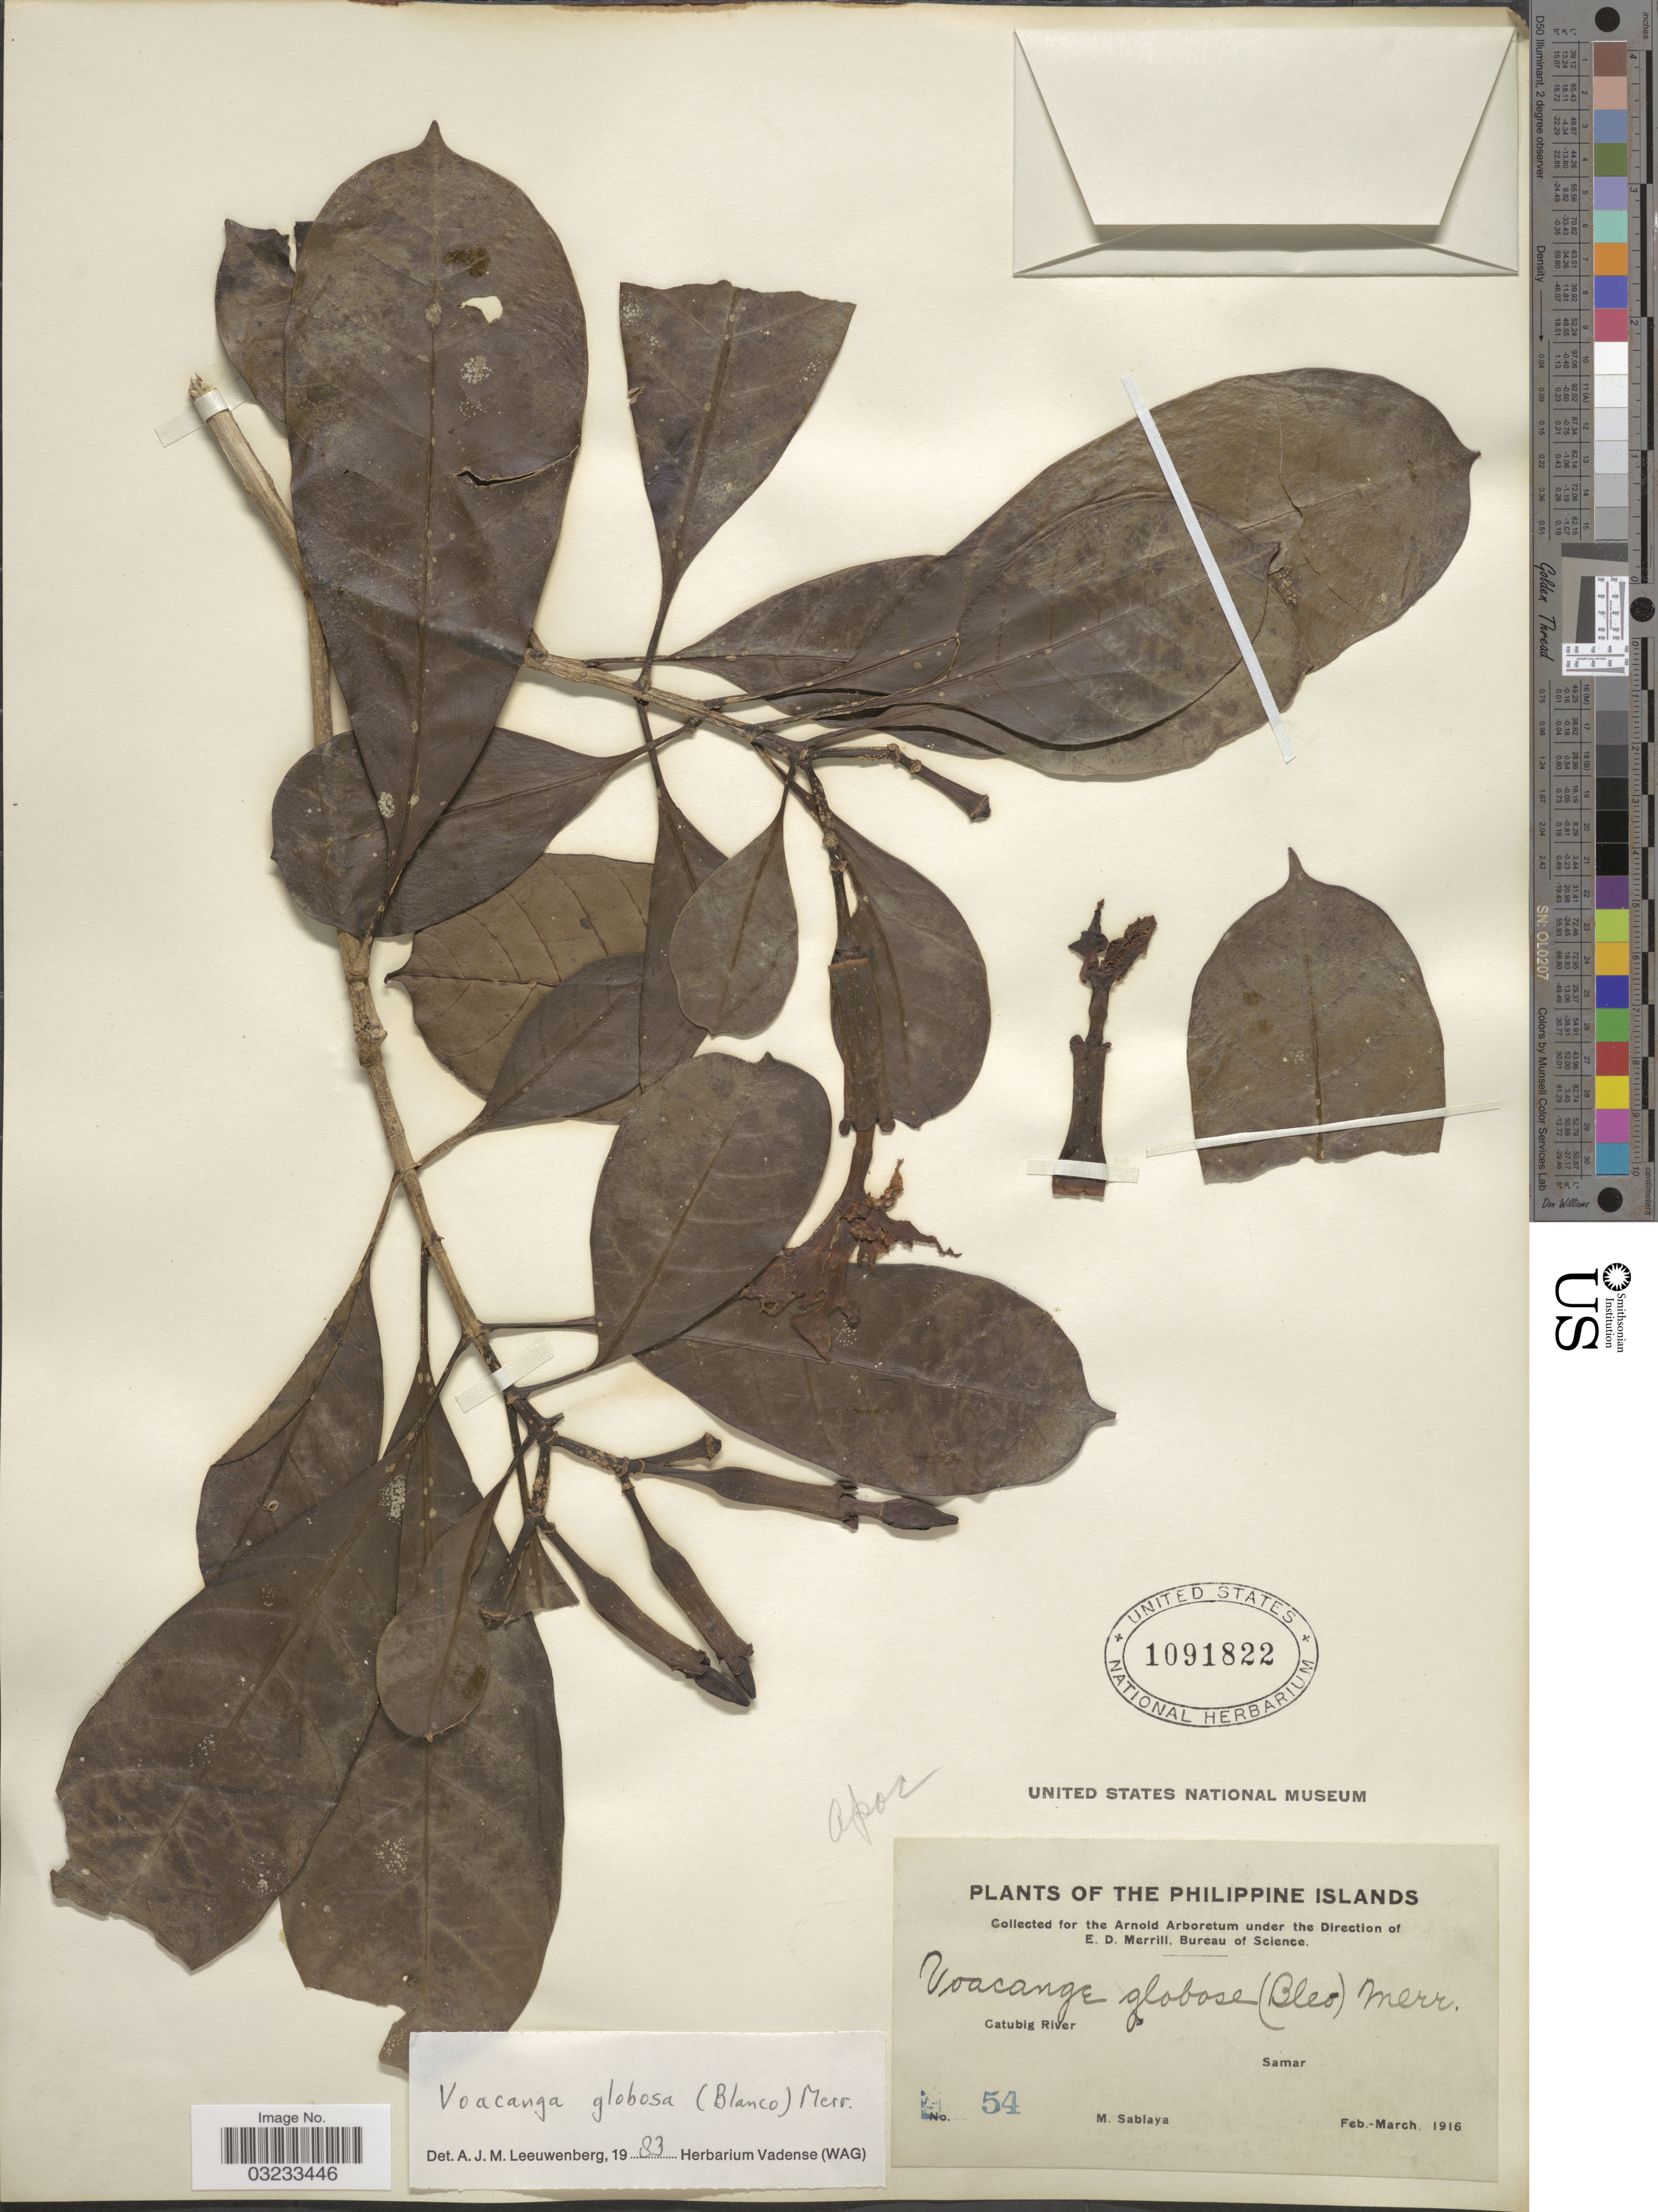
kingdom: Plantae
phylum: Tracheophyta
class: Magnoliopsida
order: Gentianales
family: Apocynaceae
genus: Voacanga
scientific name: Voacanga globosa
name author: (Blanco) Merr.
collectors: M. Sablaya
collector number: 54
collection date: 1916-02/1916-03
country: Philippines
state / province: Eastern Visayas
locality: Catubig River, Samar.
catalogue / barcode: US 1091822